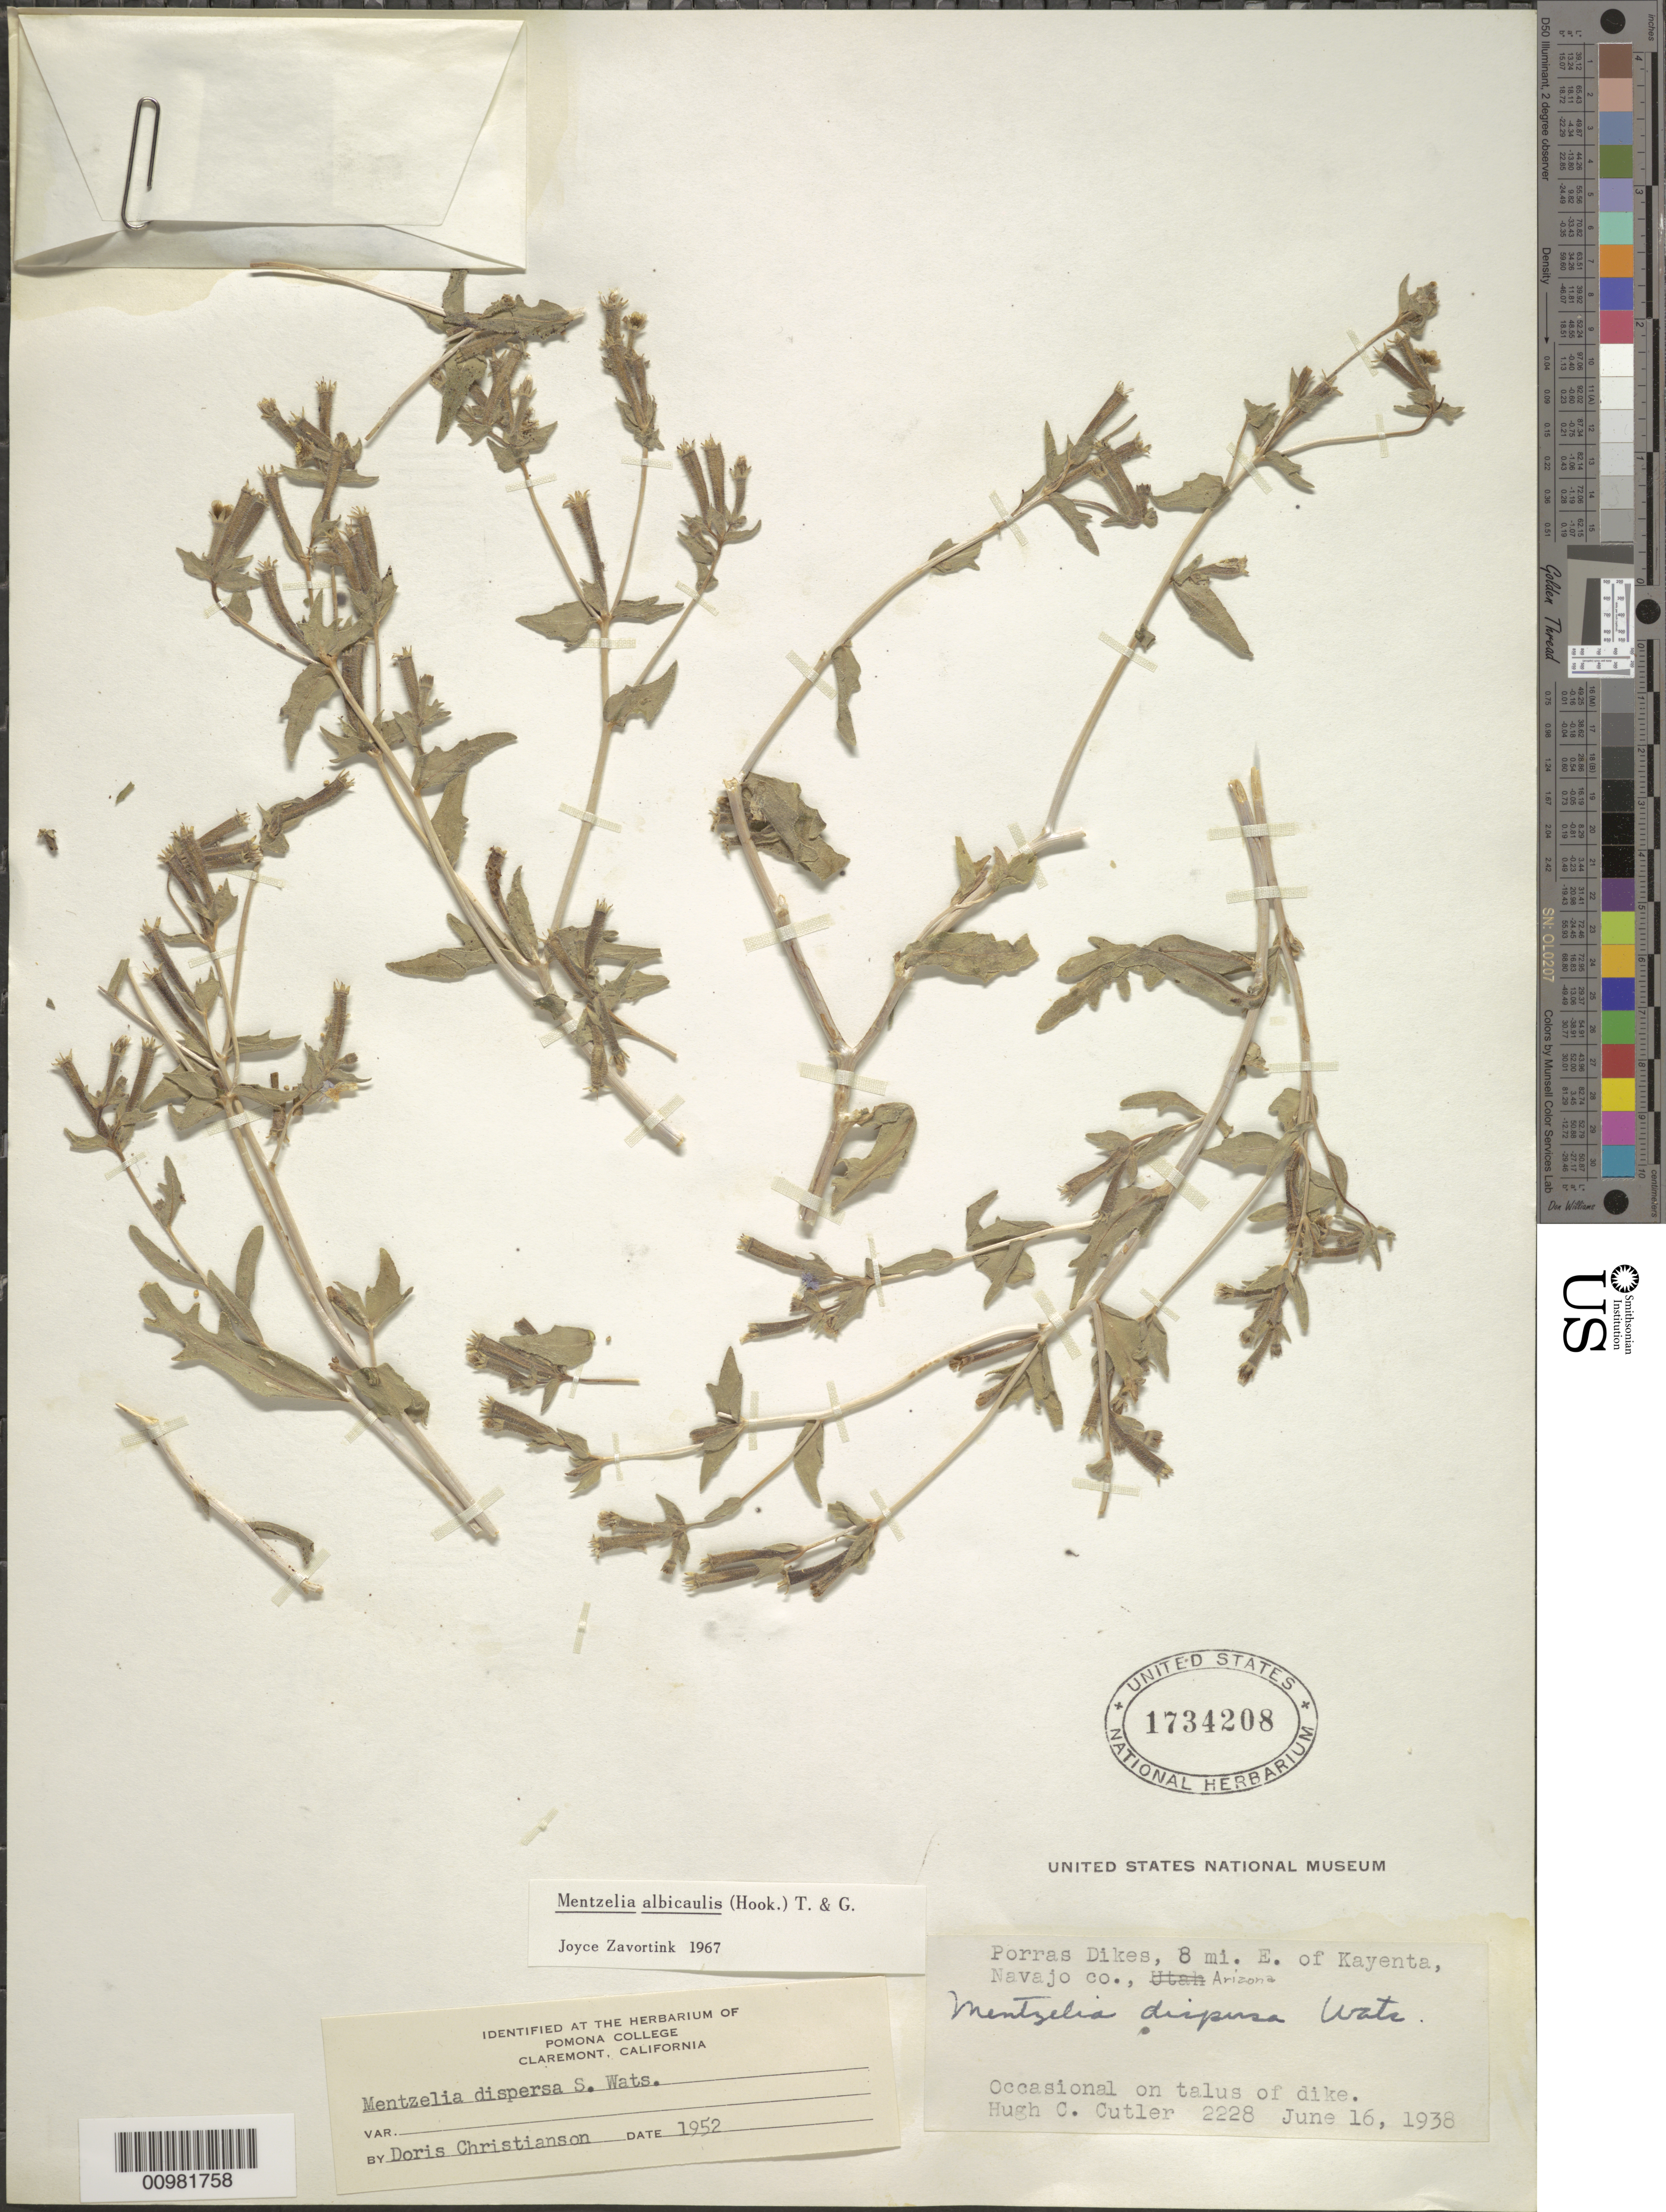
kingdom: Plantae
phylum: Tracheophyta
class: Magnoliopsida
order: Cornales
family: Loasaceae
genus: Mentzelia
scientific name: Mentzelia albicaulis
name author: (Douglas ex Hook.) Douglas ex Torr. & A. Gray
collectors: H. C. Cutler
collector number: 2228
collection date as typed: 16 Jun 1938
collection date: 1938-06-16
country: United States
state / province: Arizona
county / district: Navajo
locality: Porras Dikes, 8 mi. E. of Kayenta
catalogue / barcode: US 1734208